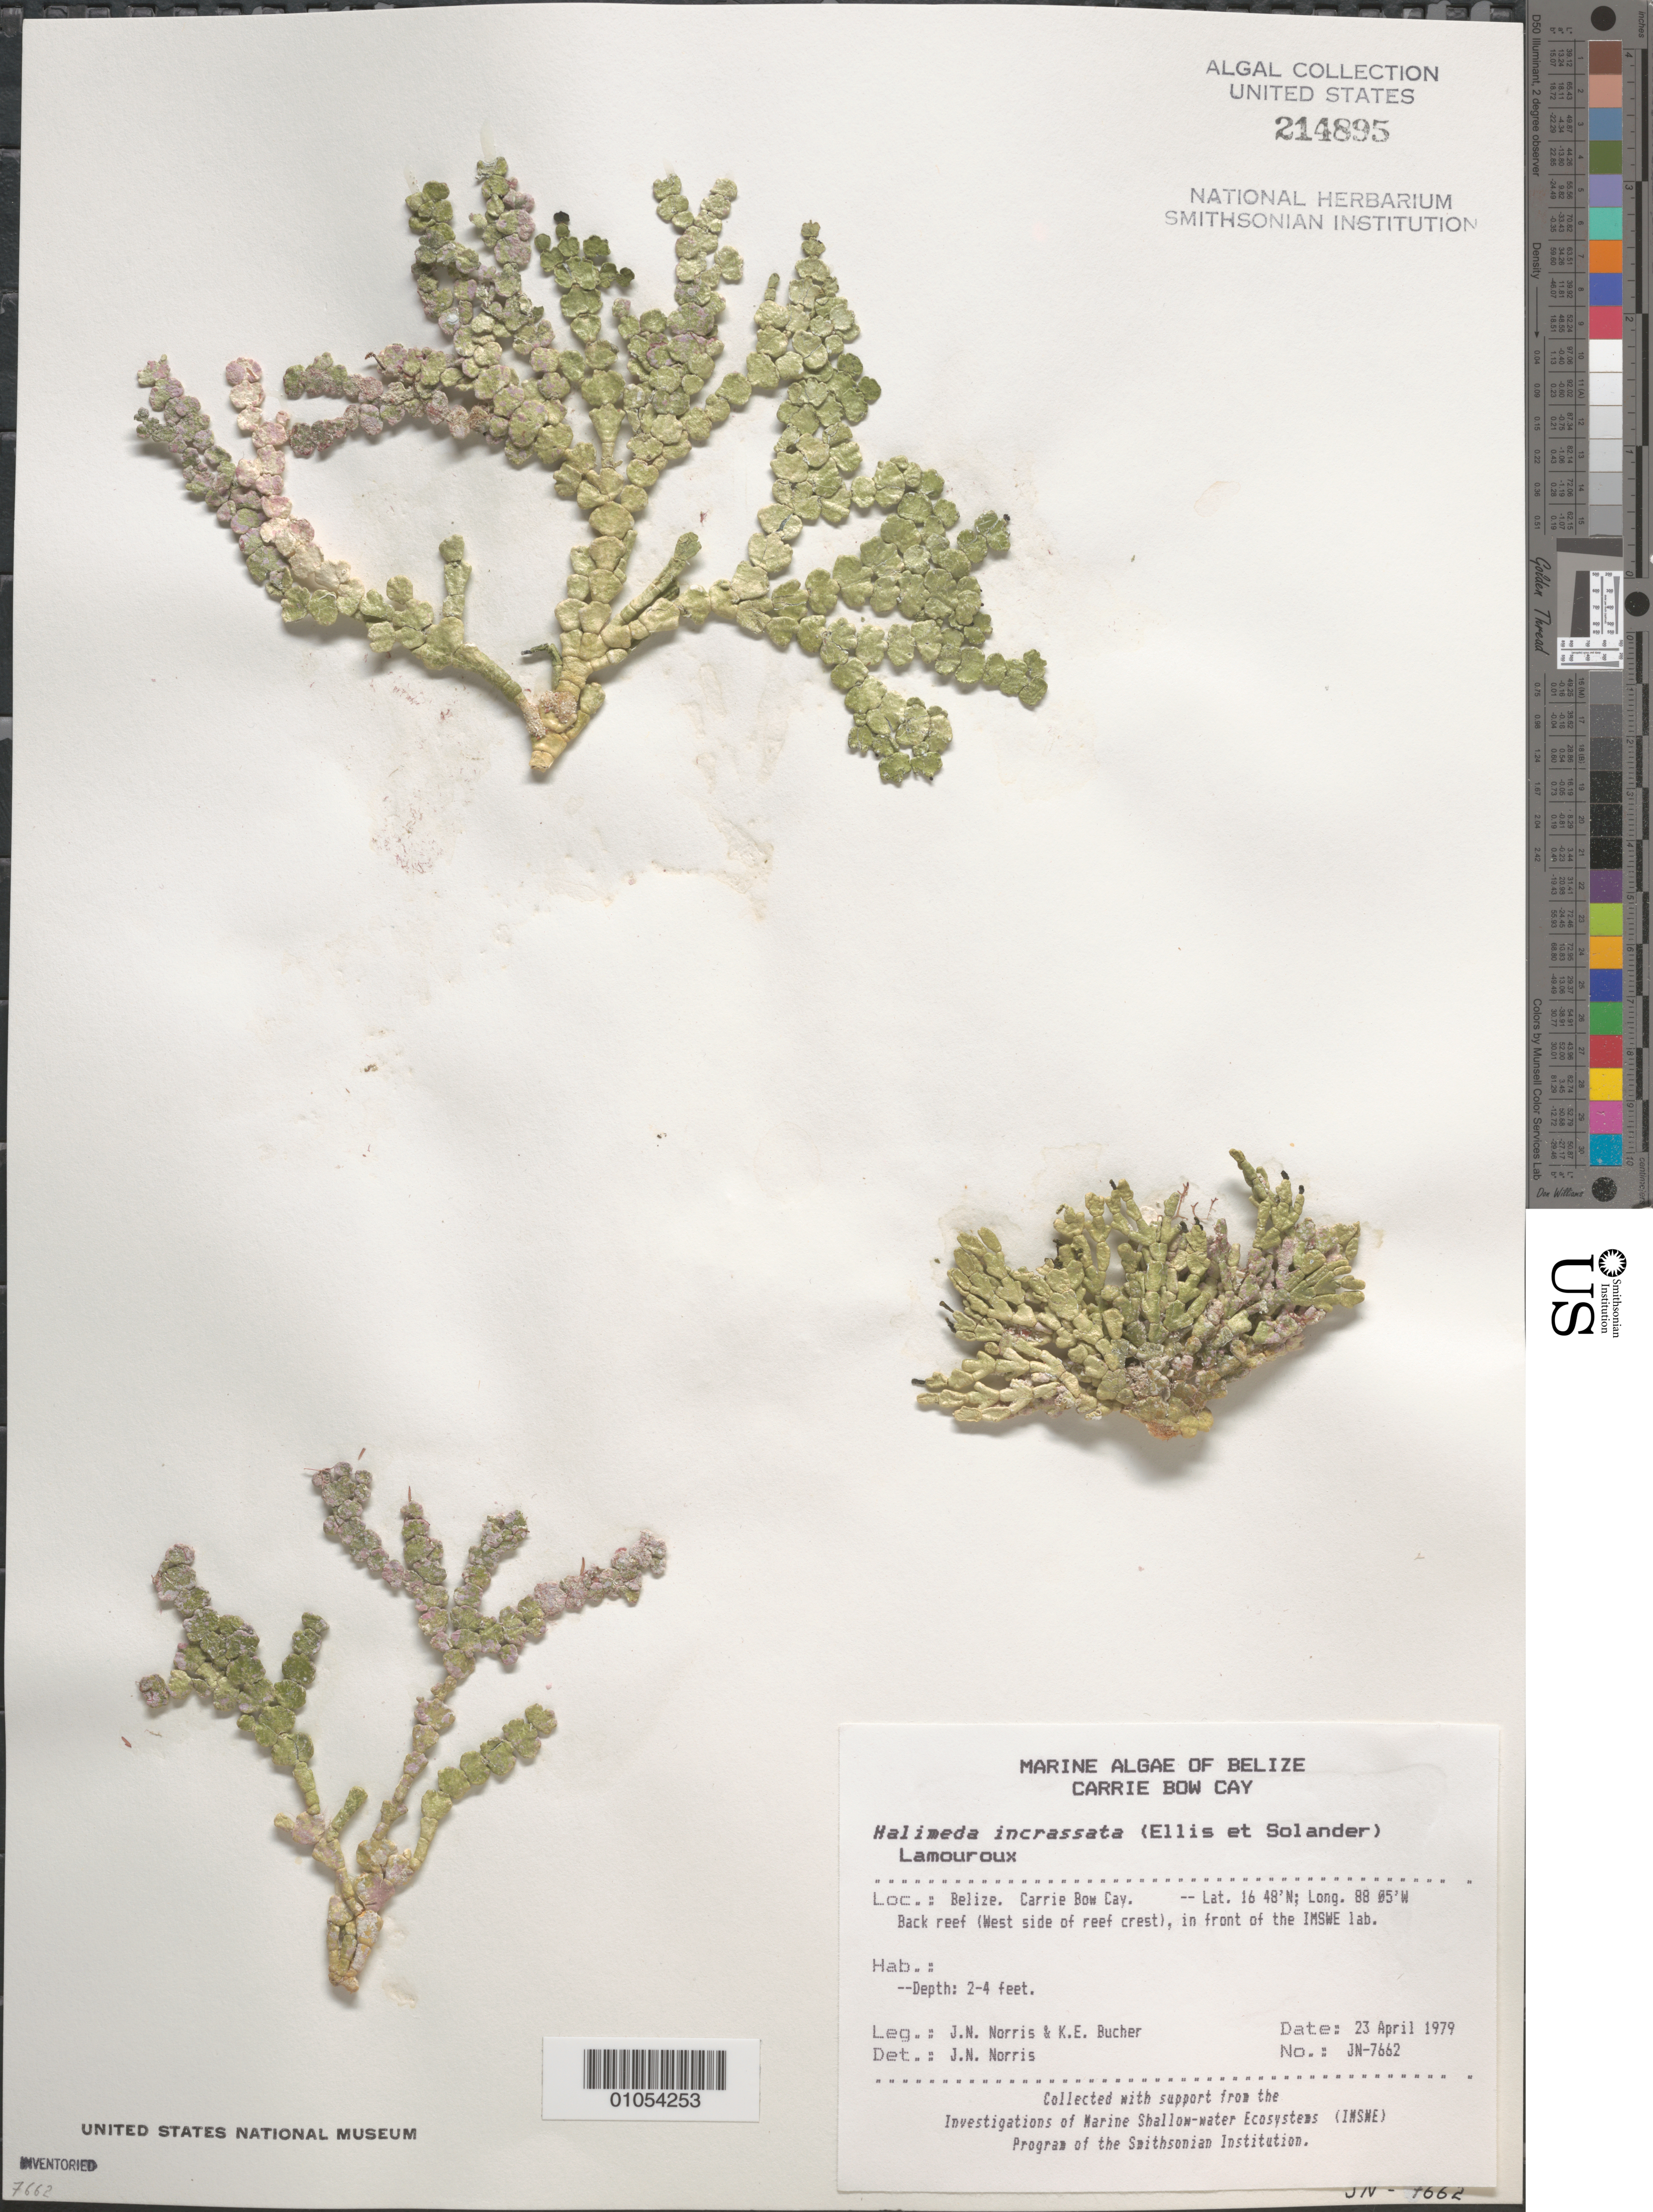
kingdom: Plantae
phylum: Chlorophyta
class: Ulvophyceae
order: Bryopsidales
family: Halimedaceae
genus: Halimeda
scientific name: Halimeda incrassata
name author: (J. Ellis) J.V.Lamouroux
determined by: Norris, James N.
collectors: J. N. Norris & K. E. Bucher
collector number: JN-7662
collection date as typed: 23 Apr 1979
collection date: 1979-04-23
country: Belize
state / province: Stann Creek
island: Carrie Bow Cay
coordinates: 16 48'N, 88 05'W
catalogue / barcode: US 214895